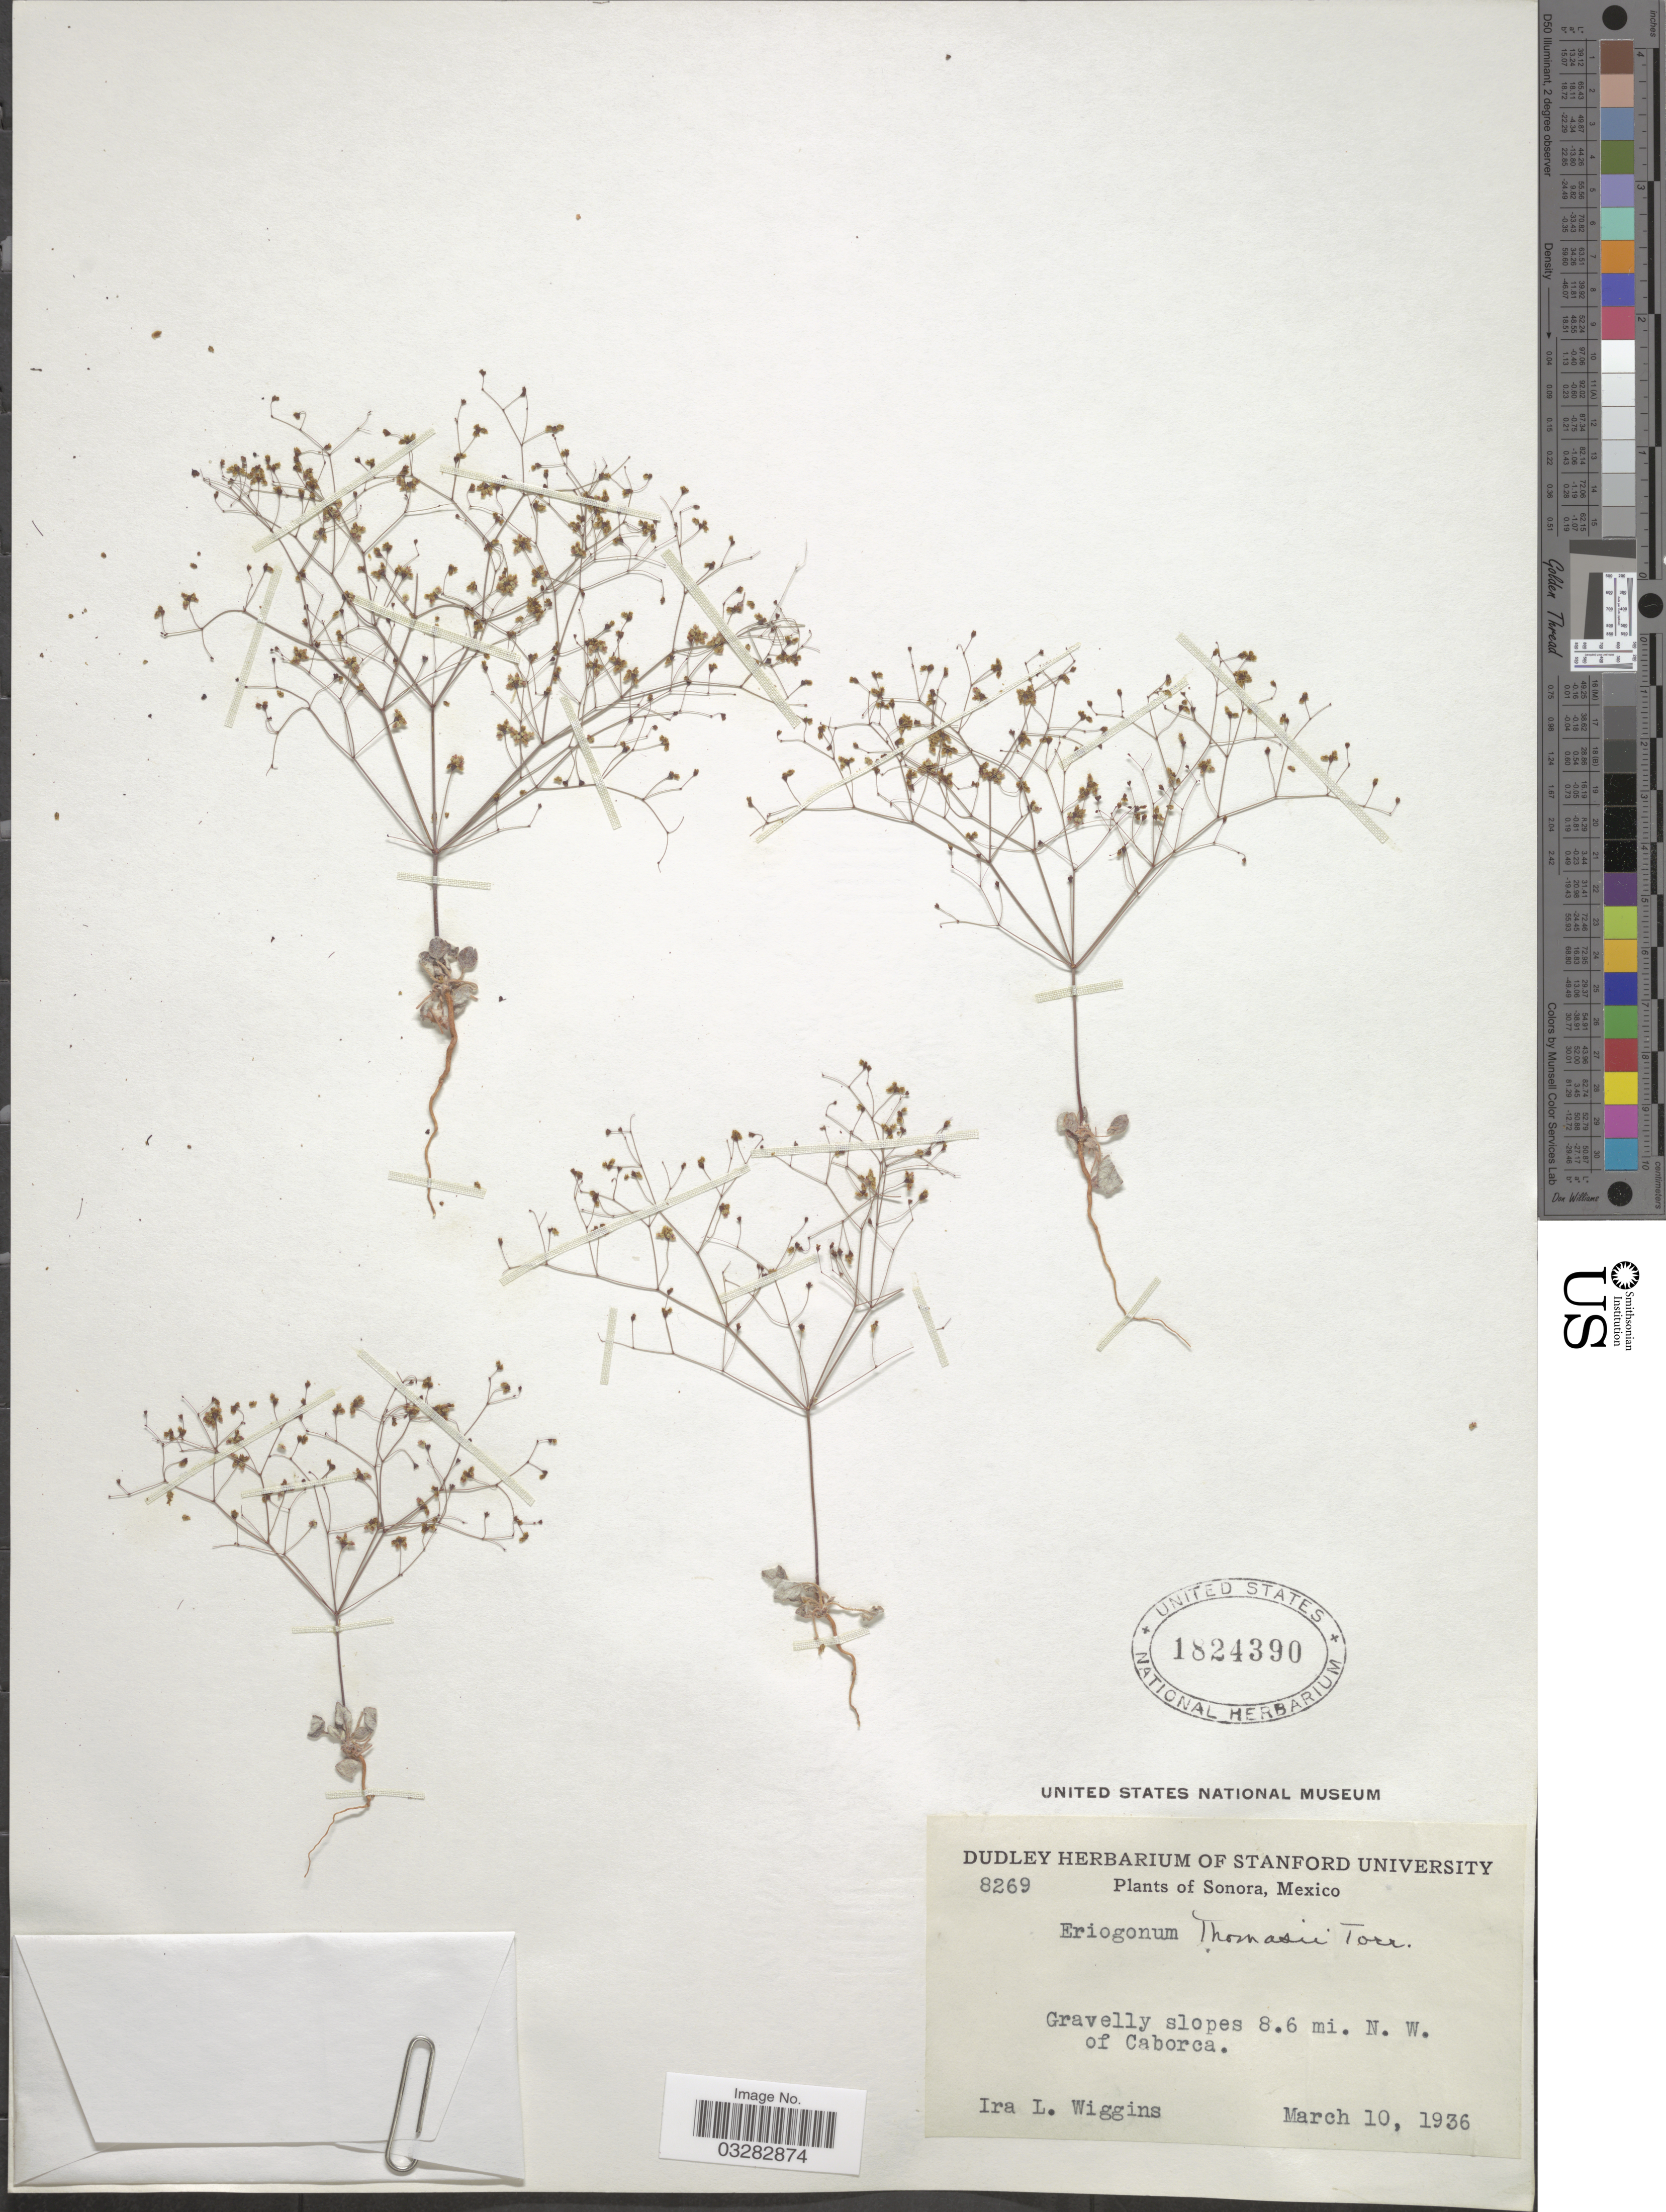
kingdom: Plantae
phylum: Tracheophyta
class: Magnoliopsida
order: Caryophyllales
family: Polygonaceae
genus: Eriogonum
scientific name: Eriogonum thomasii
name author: Torr.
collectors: I. L. Wiggins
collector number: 8269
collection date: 1936-03-10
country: Mexico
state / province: Sonora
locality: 8.6 mi. N. W. of Caborca.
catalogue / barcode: US 1824390